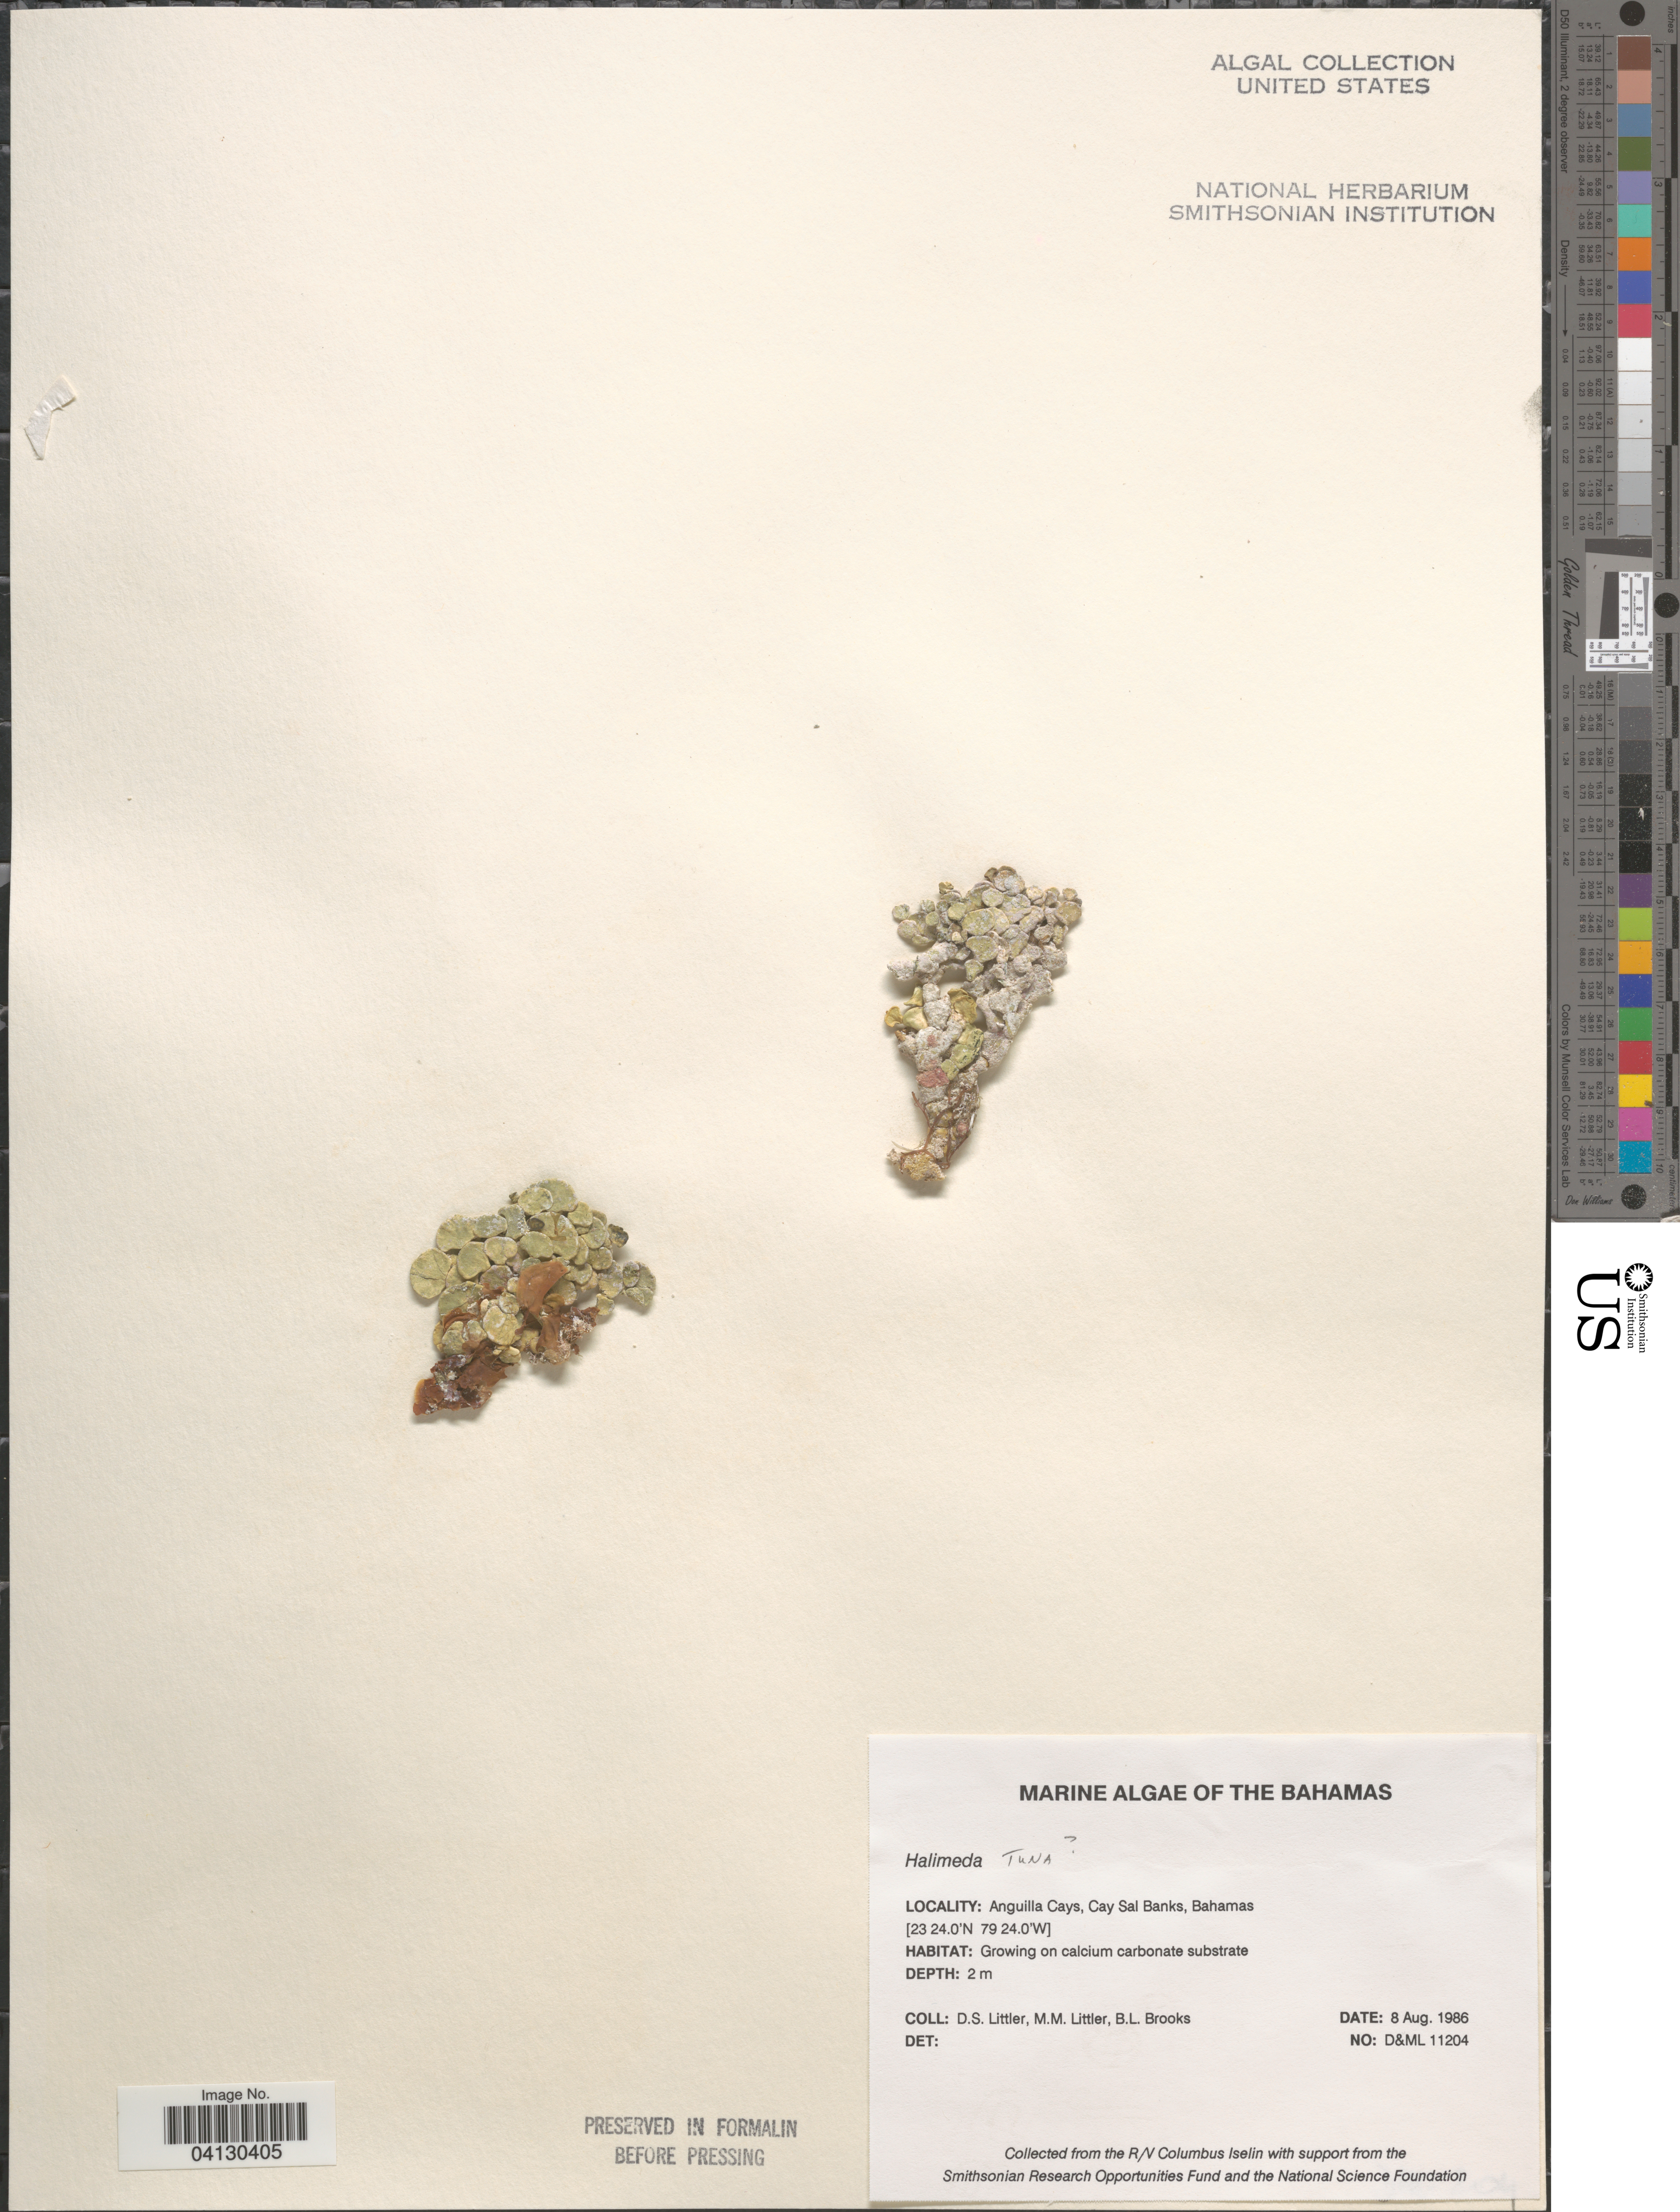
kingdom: Plantae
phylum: Chlorophyta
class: Ulvophyceae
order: Bryopsidales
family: Halimedaceae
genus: Halimeda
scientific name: Halimeda tuna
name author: (J. Ellis & Sol.) J.V.Lamouroux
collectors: D. S. Littler & B. Brooks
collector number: D&ML11204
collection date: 1986-08-08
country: Bahamas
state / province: Anguilla Cays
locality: Cay Sal Banks.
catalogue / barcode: US 328982